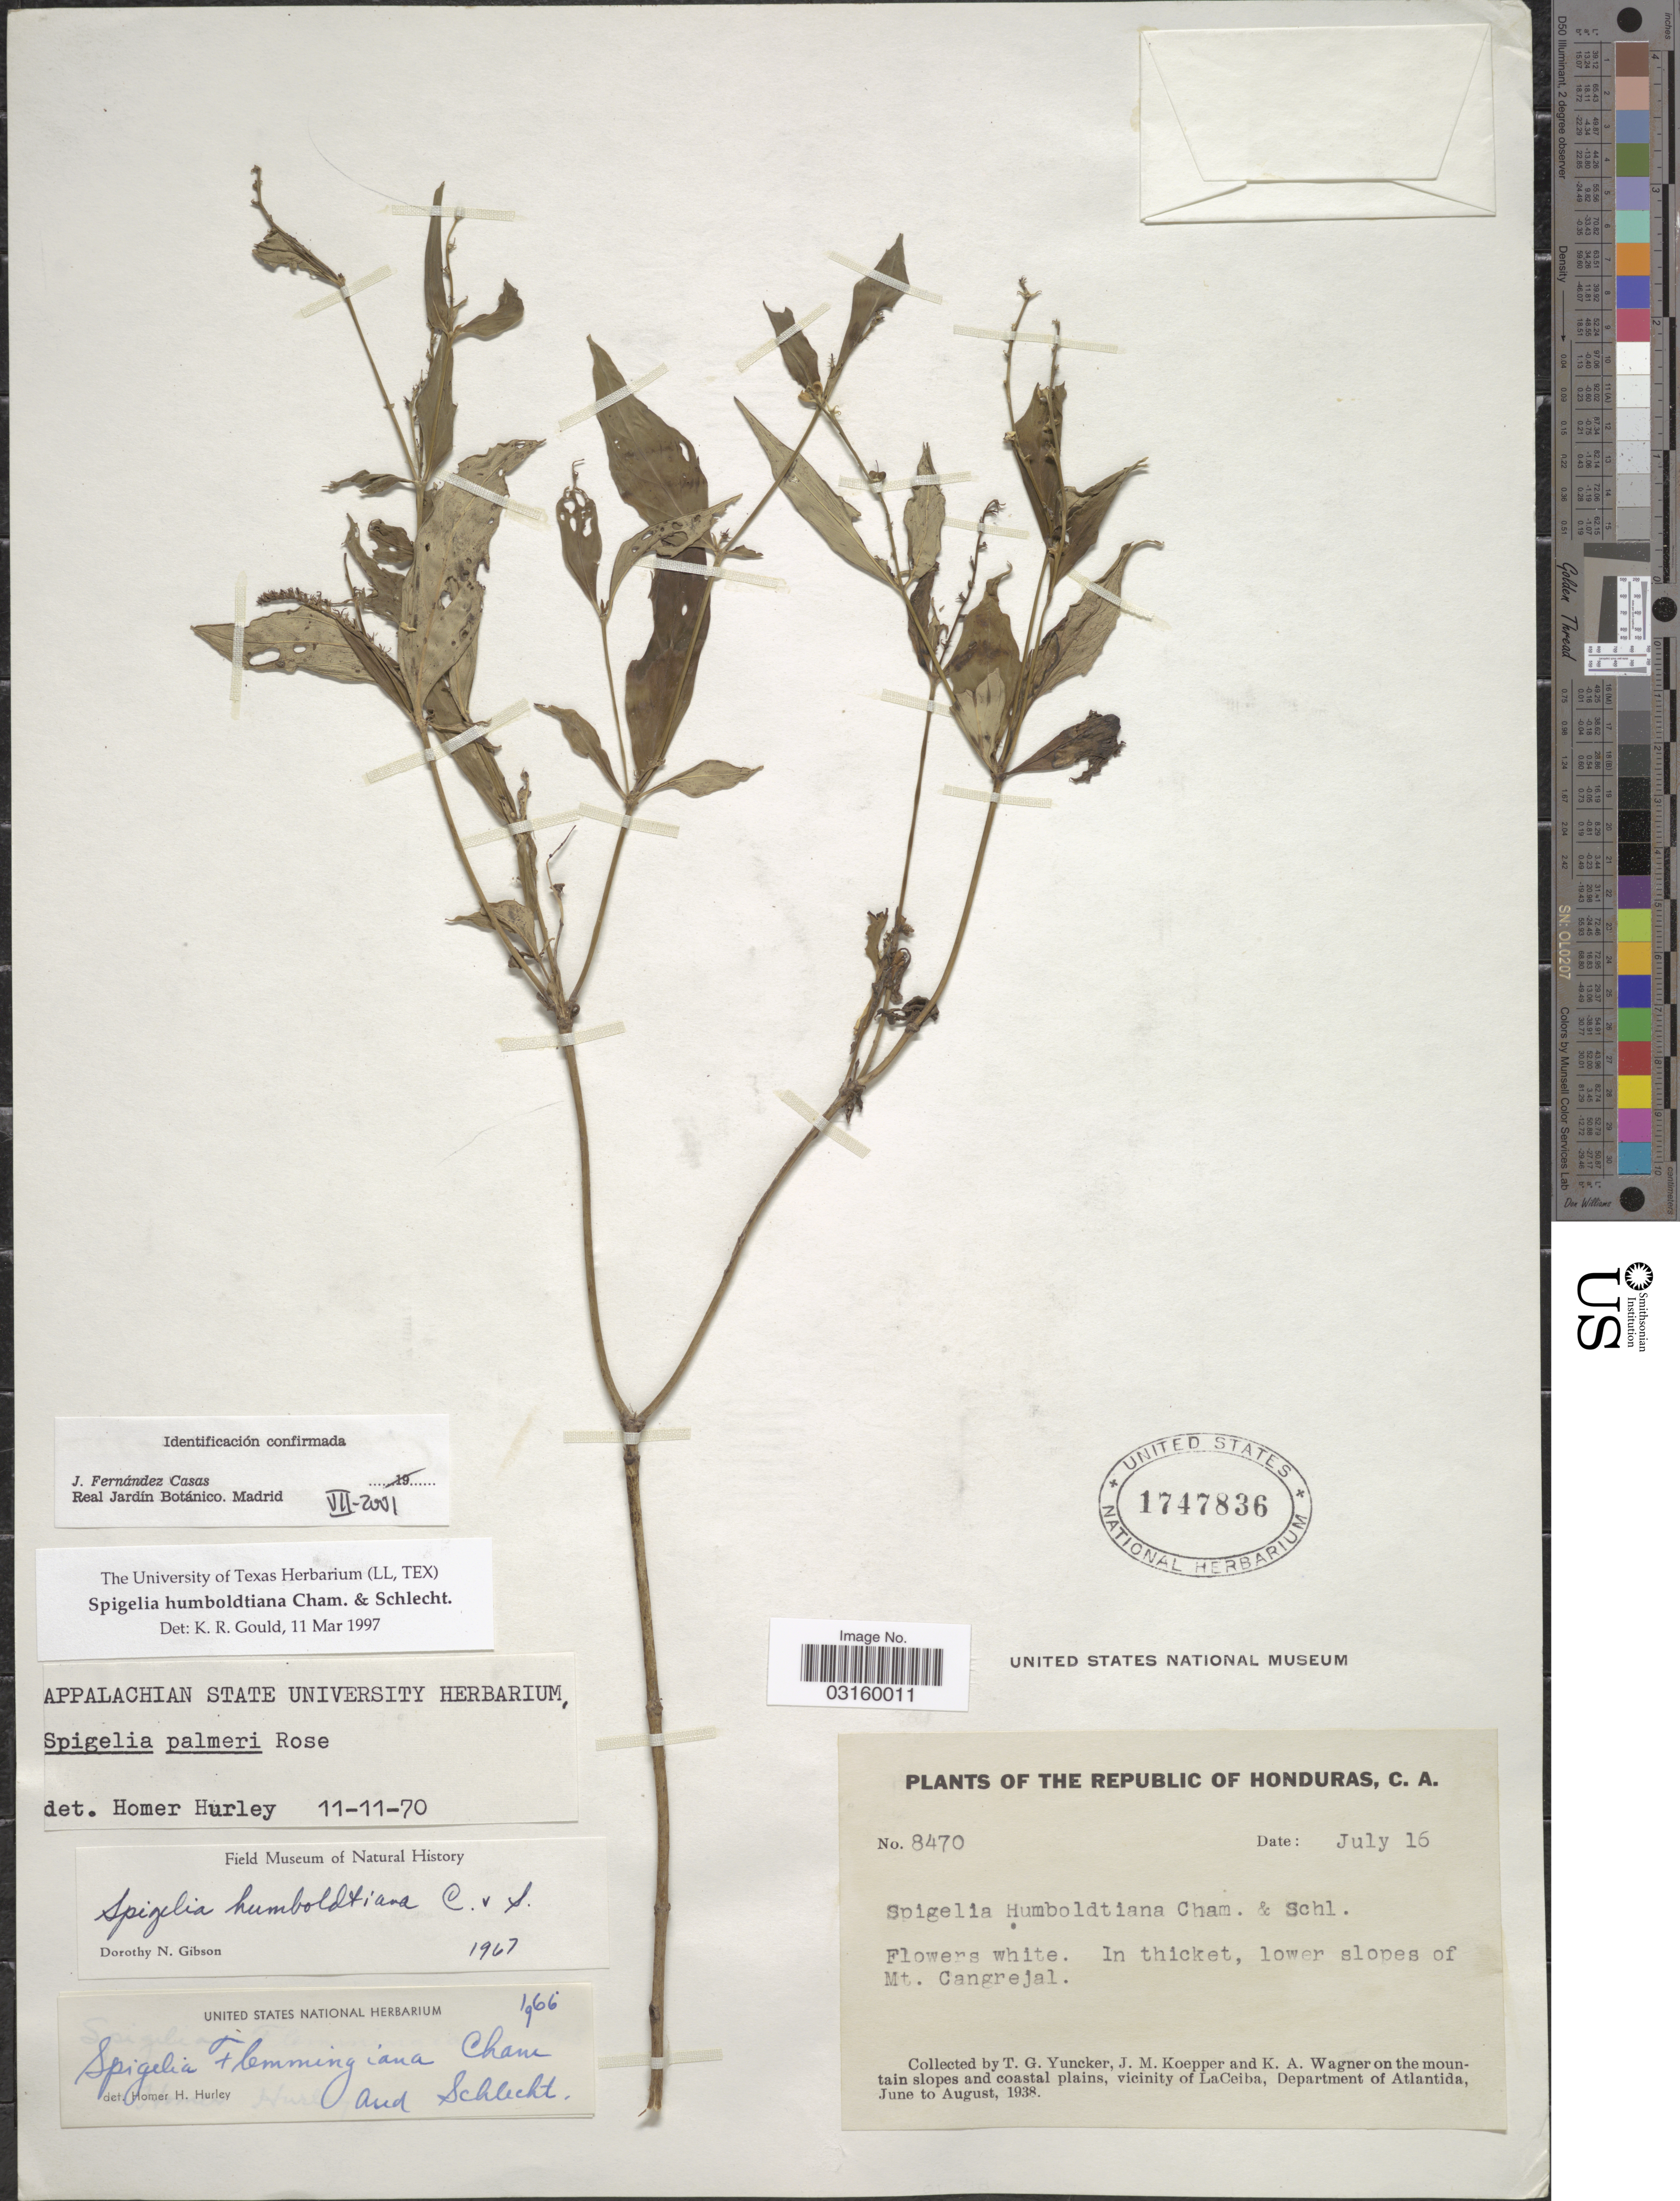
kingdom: Plantae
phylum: Tracheophyta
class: Magnoliopsida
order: Gentianales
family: Loganiaceae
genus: Spigelia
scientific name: Spigelia humboldtiana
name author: Cham. & Schltdl.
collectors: T. G. Yuncker, J. M. Koepper & K. A. Wagner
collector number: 8470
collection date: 1938-07-16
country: Honduras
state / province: Atlántida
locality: The Republic of Honduras, In thicket, lower slopes of Mt. Cangrejal. On the mountain slopes and coastal plains, vicinity of LaCeiba, Department of Atlantida.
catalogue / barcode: US 1747836